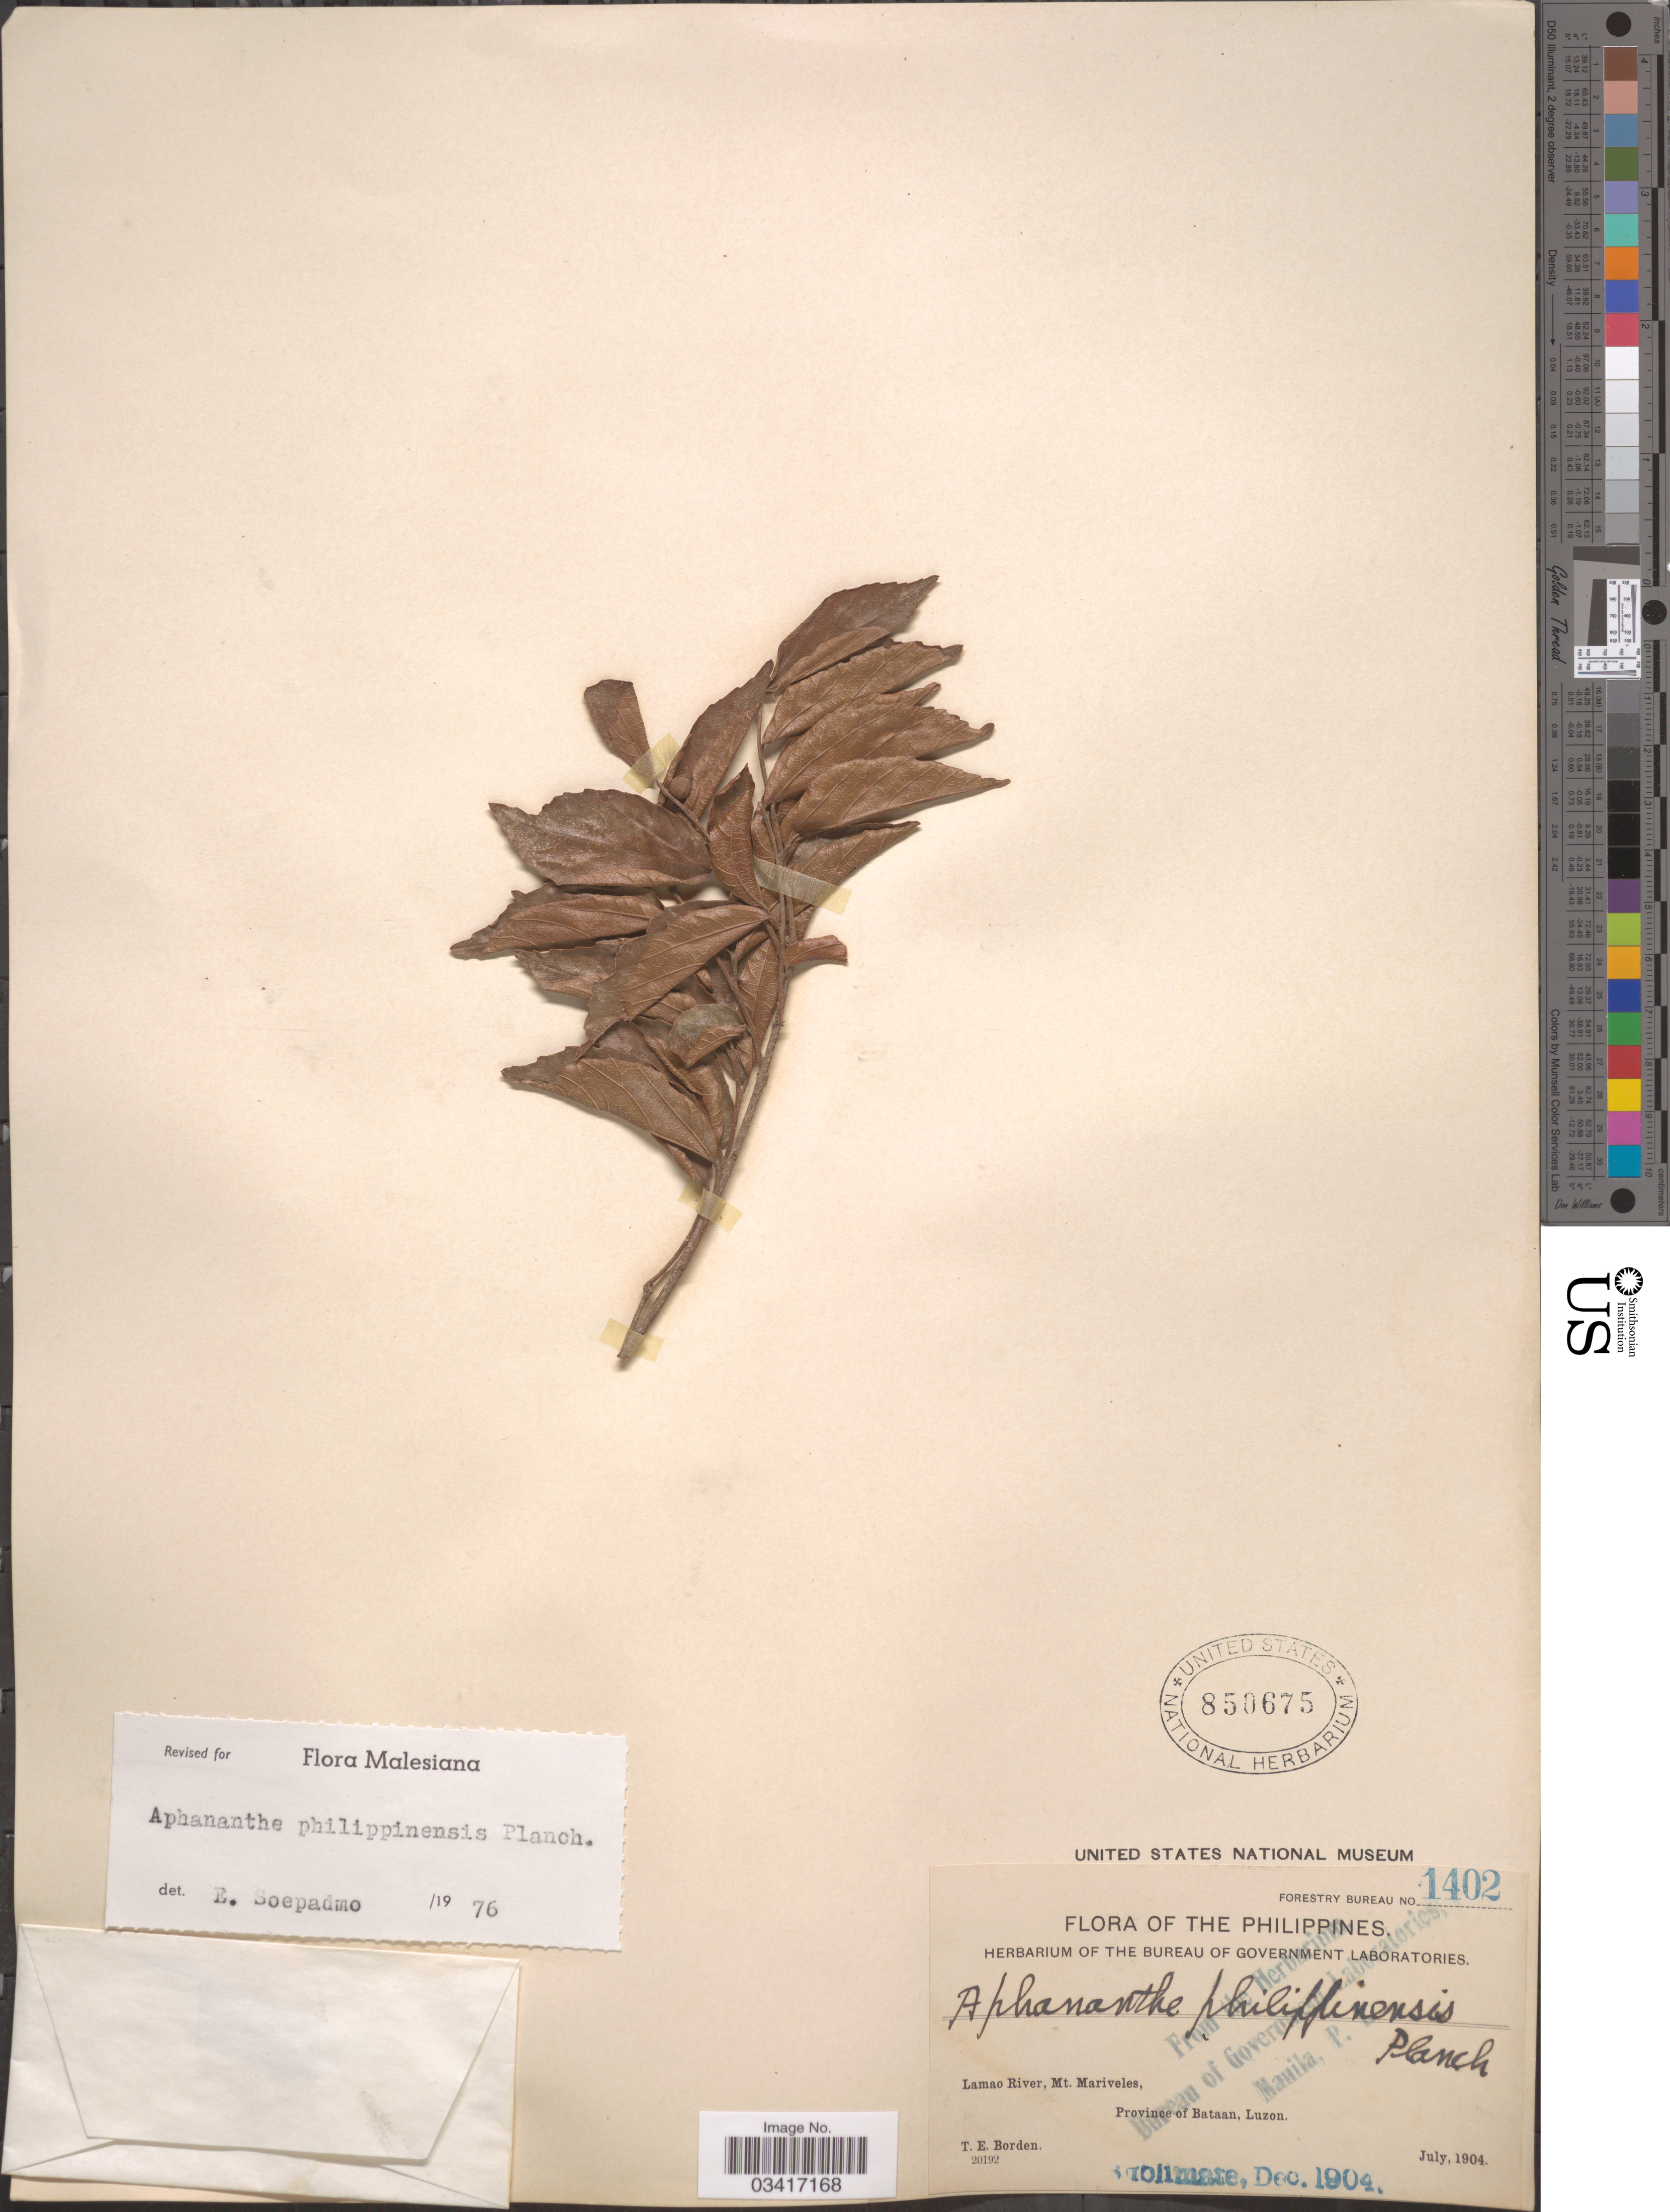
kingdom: Plantae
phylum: Tracheophyta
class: Magnoliopsida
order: Rosales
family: Cannabaceae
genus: Aphananthe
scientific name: Aphananthe philippinensis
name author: Planch.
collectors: T. E. Borden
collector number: Forestry Bureau 1402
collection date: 1904-07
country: Philippines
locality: Lamao River, Mt. Mariveles, Province of Bataan, Luzon.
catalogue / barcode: US 850675